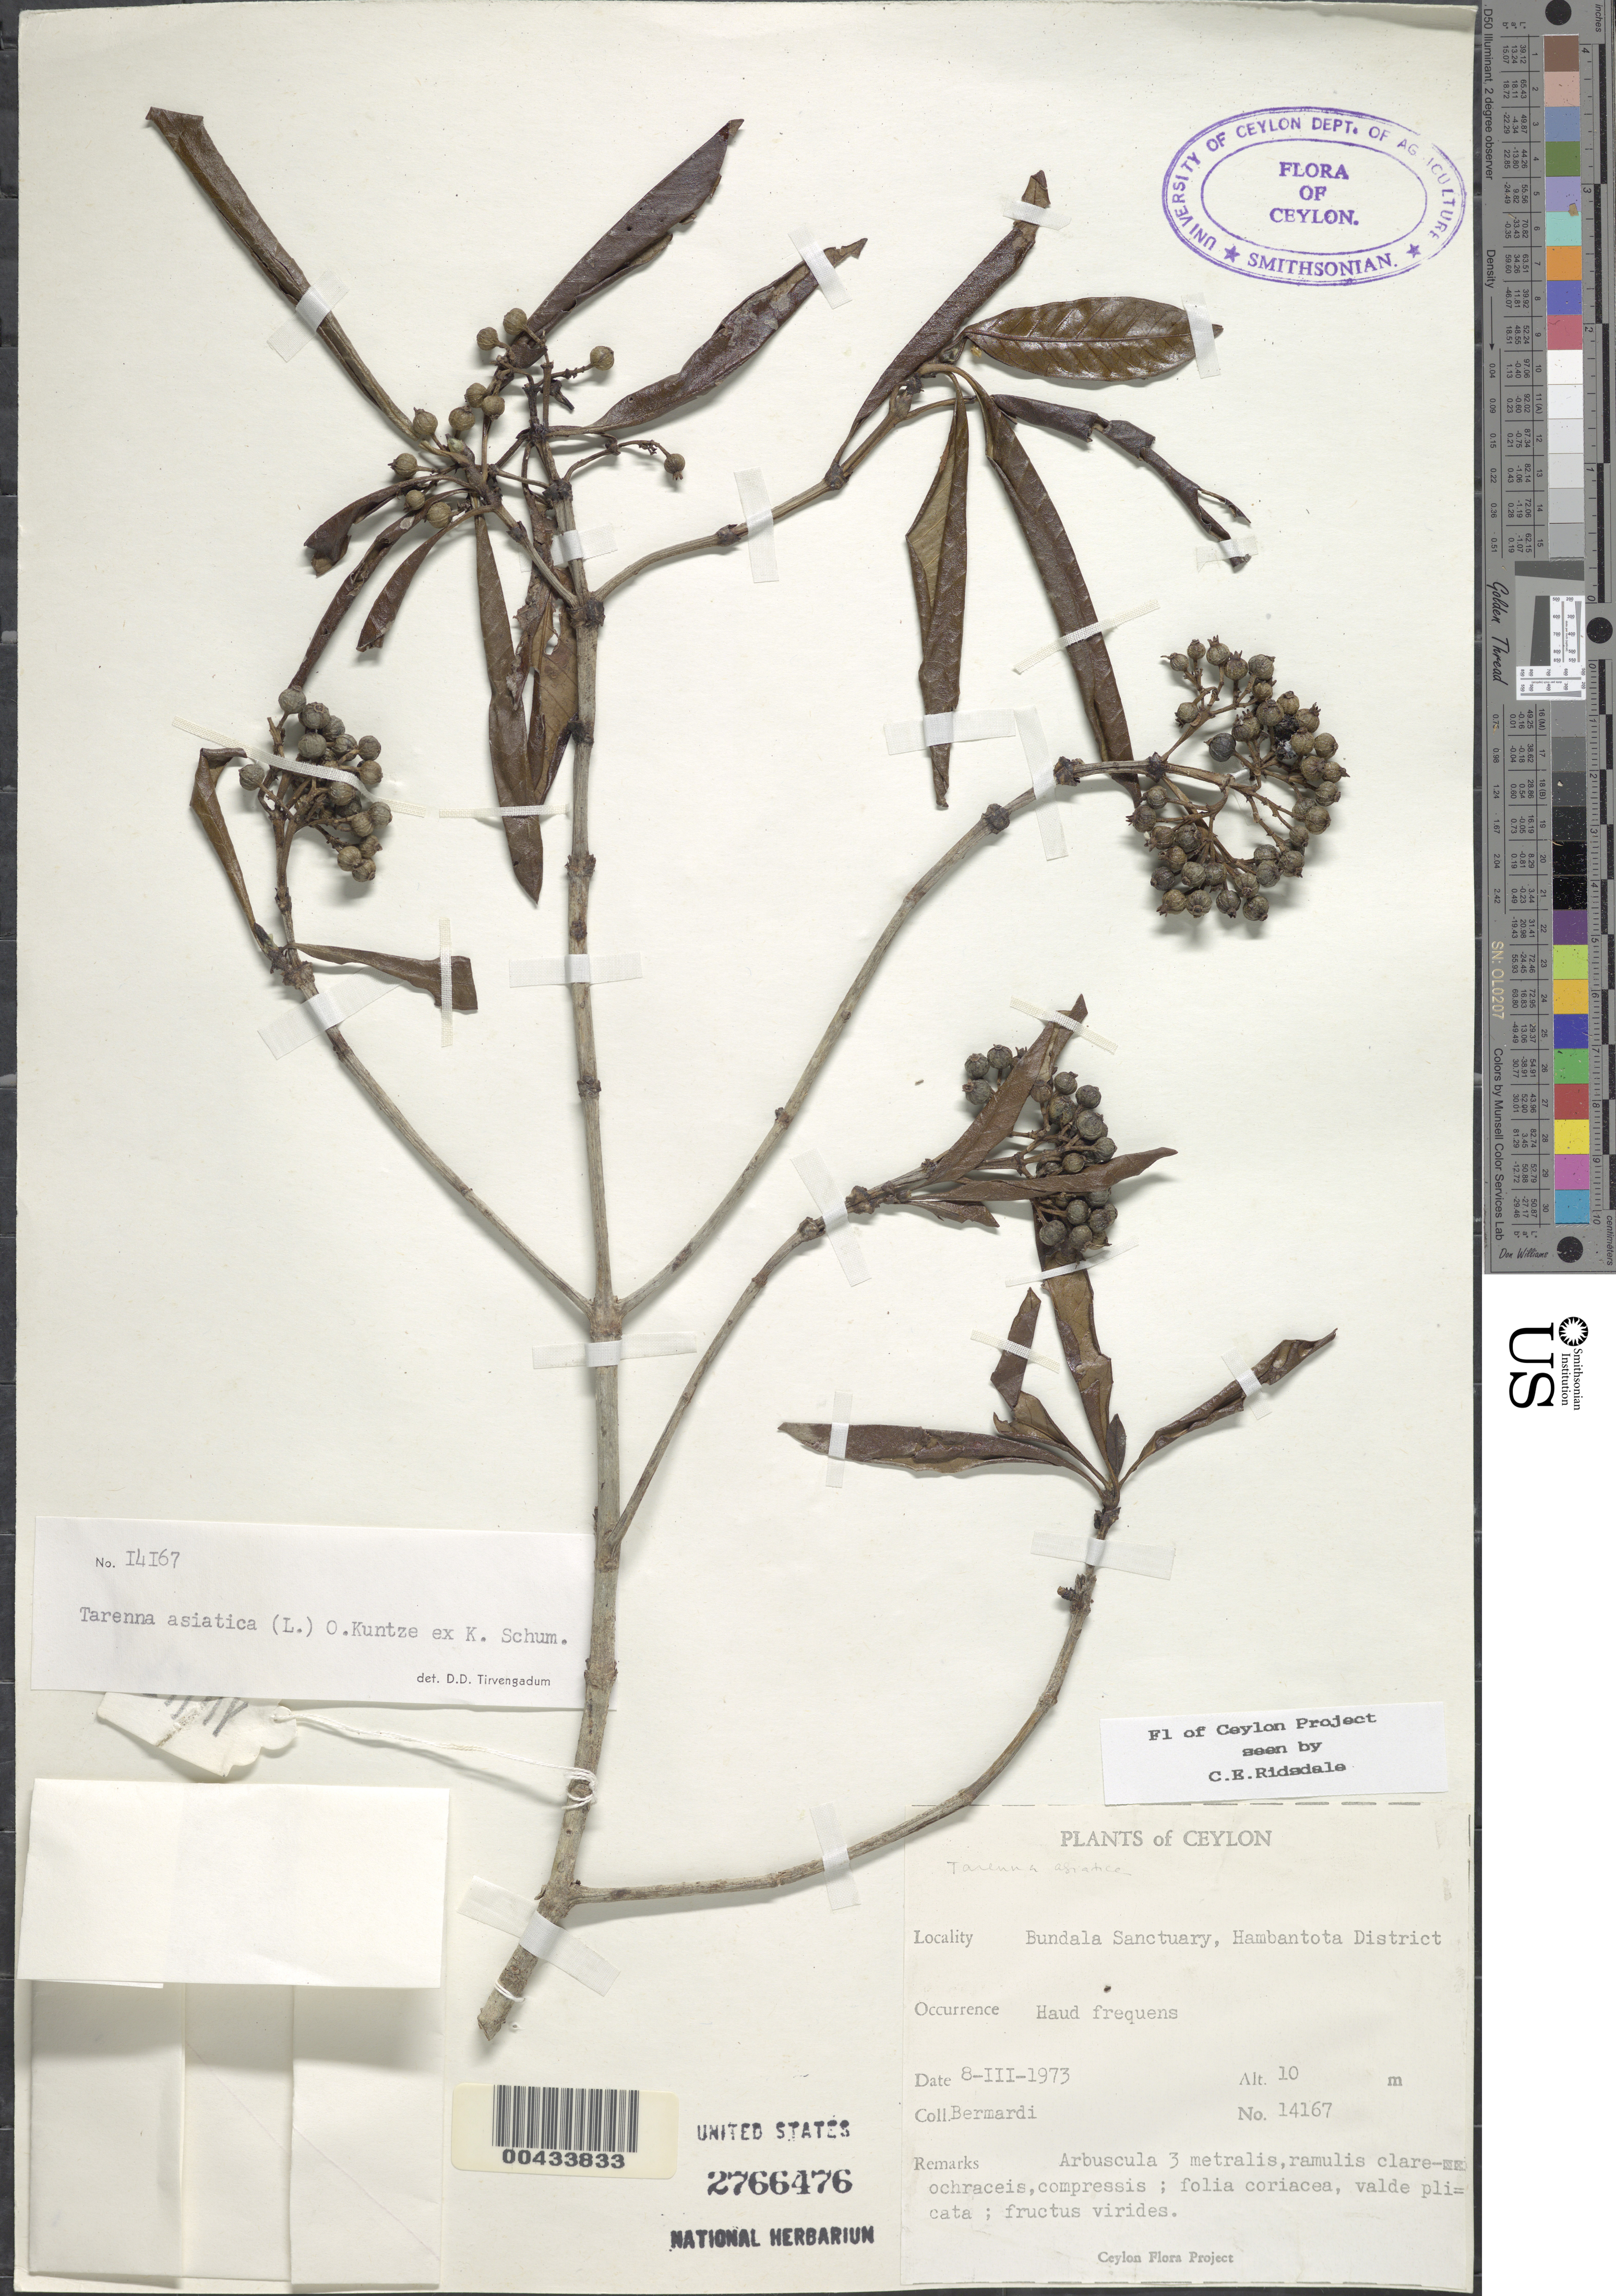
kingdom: Plantae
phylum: Tracheophyta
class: Magnoliopsida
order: Gentianales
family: Rubiaceae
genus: Tarenna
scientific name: Tarenna asiatica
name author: (L.) Kuntze ex K. Schum.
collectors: W. Bernardi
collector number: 14167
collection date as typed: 08 Mar 1973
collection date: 1973-03-08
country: Sri Lanka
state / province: Southern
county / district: Hambantota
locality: Bundala Sanctuary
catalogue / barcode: US 2766476